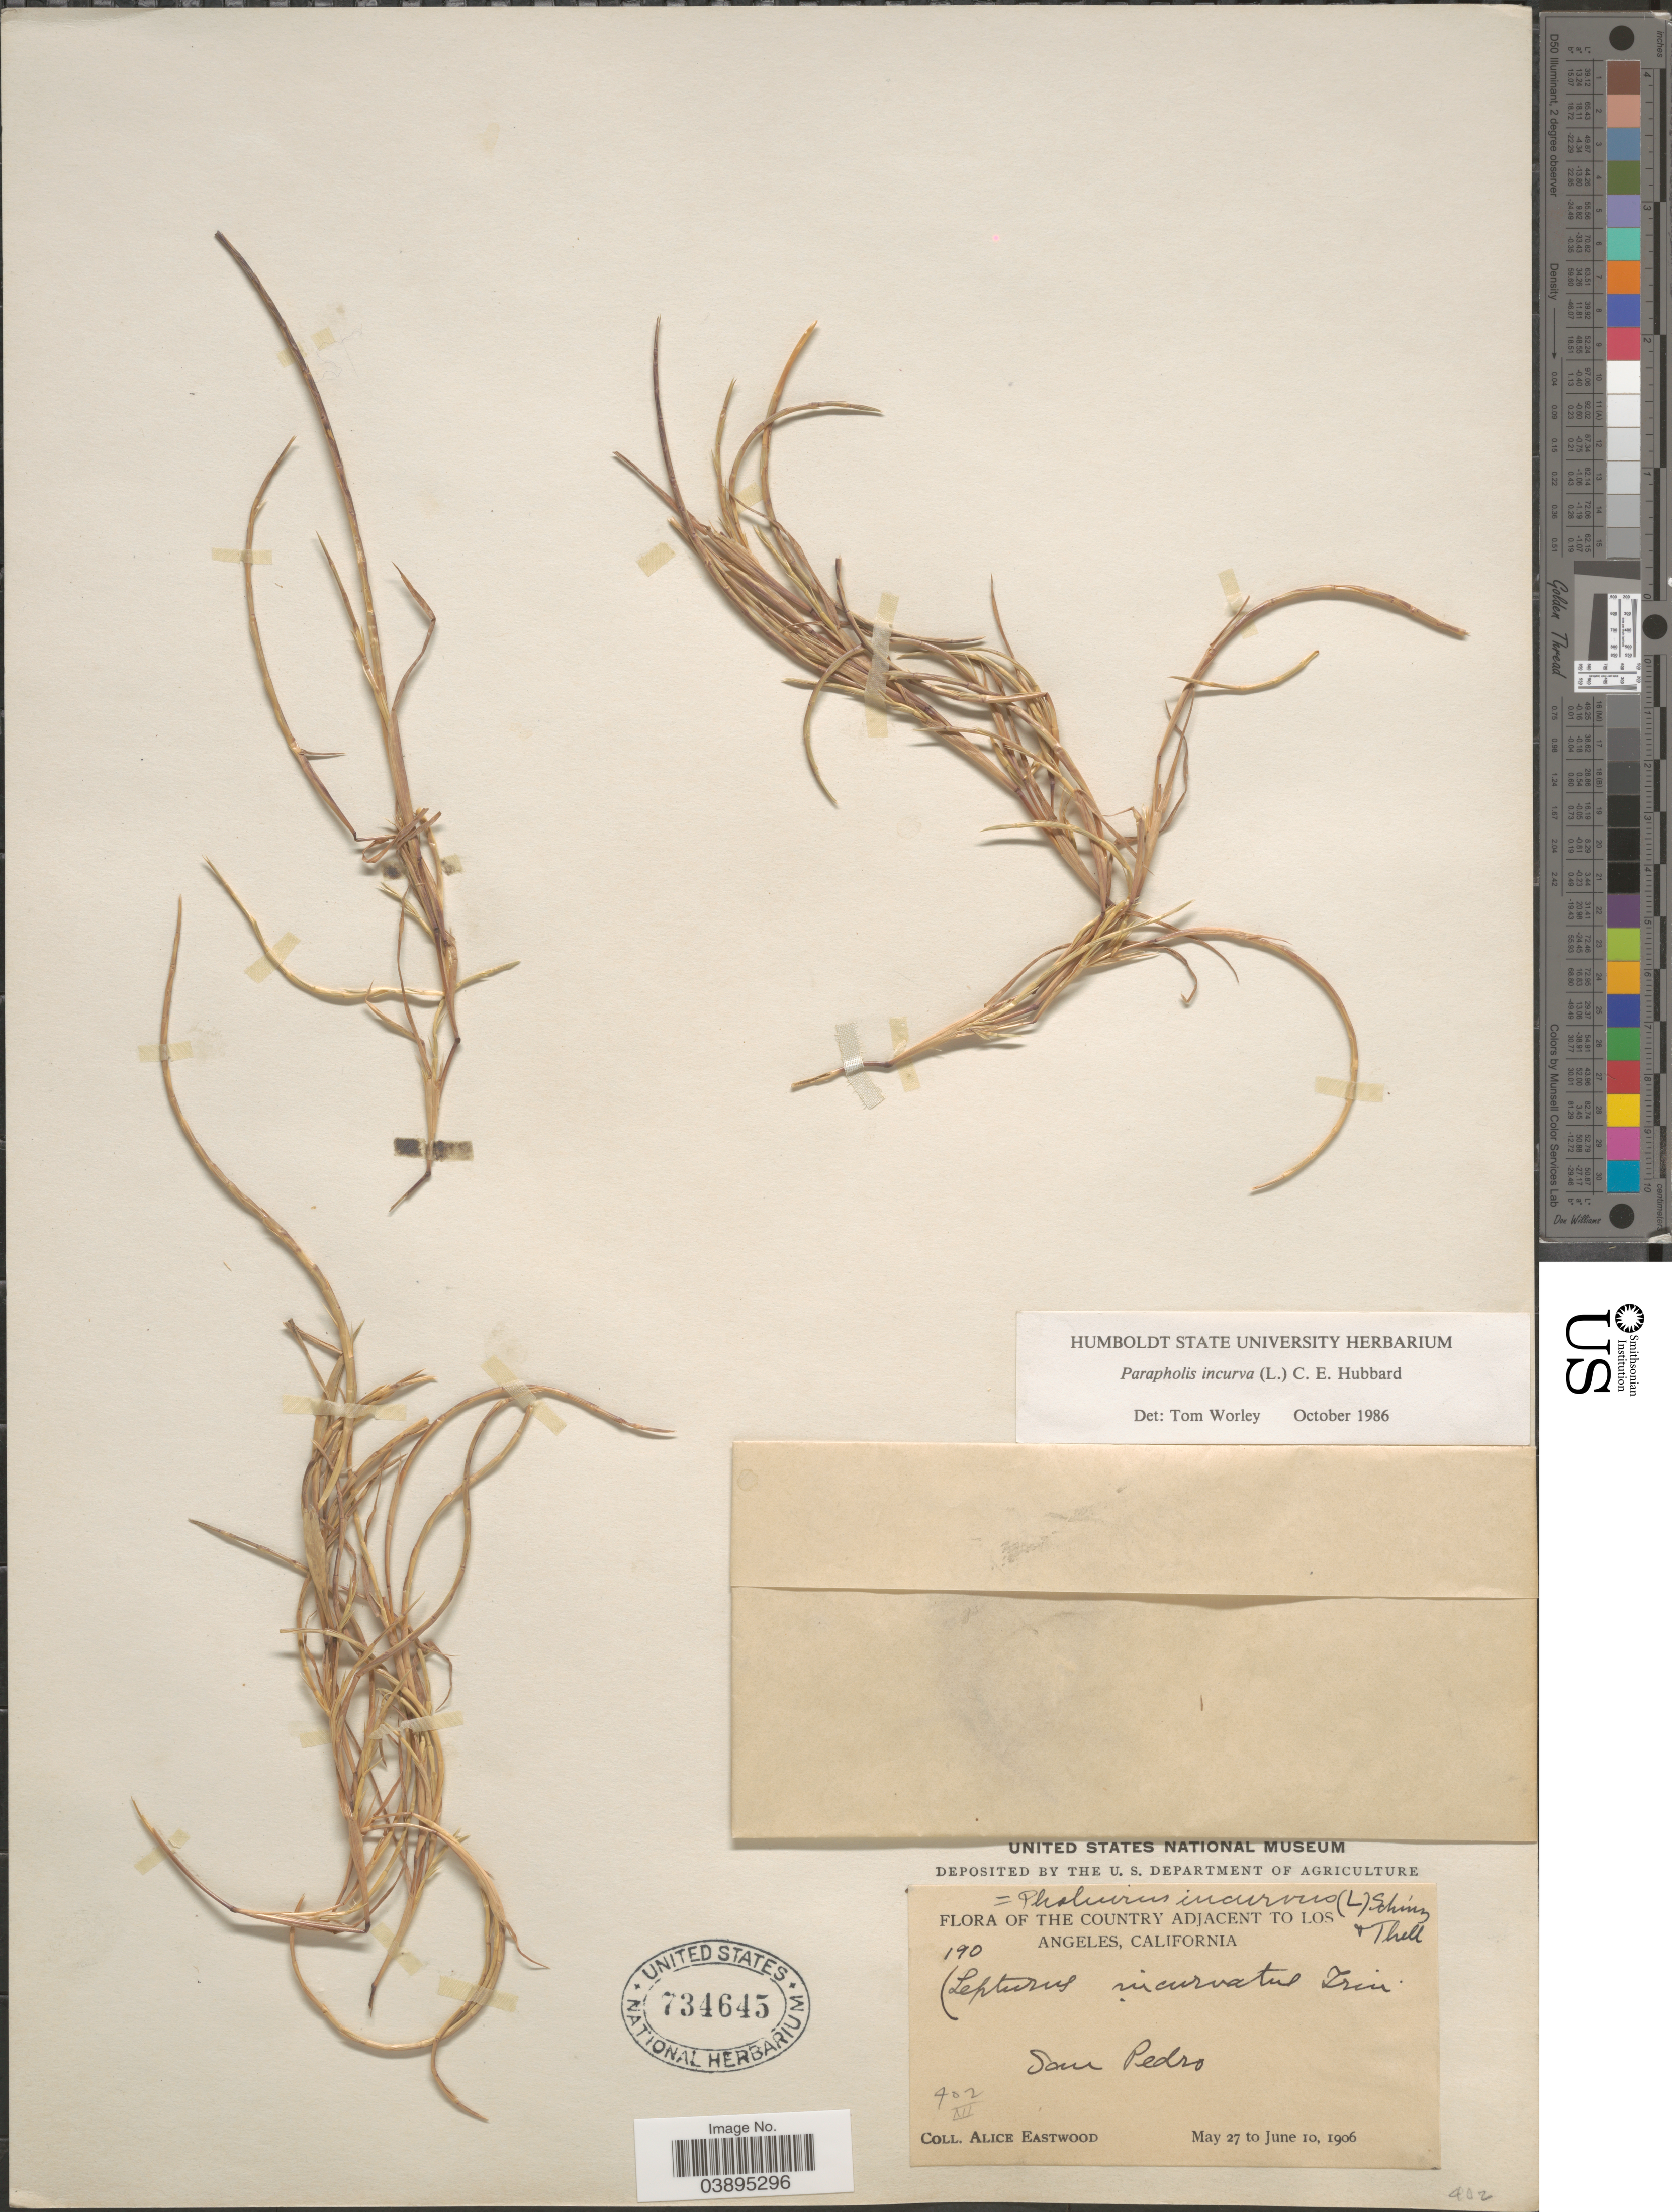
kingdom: Plantae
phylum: Tracheophyta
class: Liliopsida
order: Poales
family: Poaceae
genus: Parapholis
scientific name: Parapholis incurva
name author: (L.) C.E. Hubb.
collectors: A. Eastwood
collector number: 190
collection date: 1906-05-27/1906-06-10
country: United States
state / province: California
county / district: Los Angeles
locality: The Country adjacent to Los Angeles. San Pedro.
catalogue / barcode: US 734645